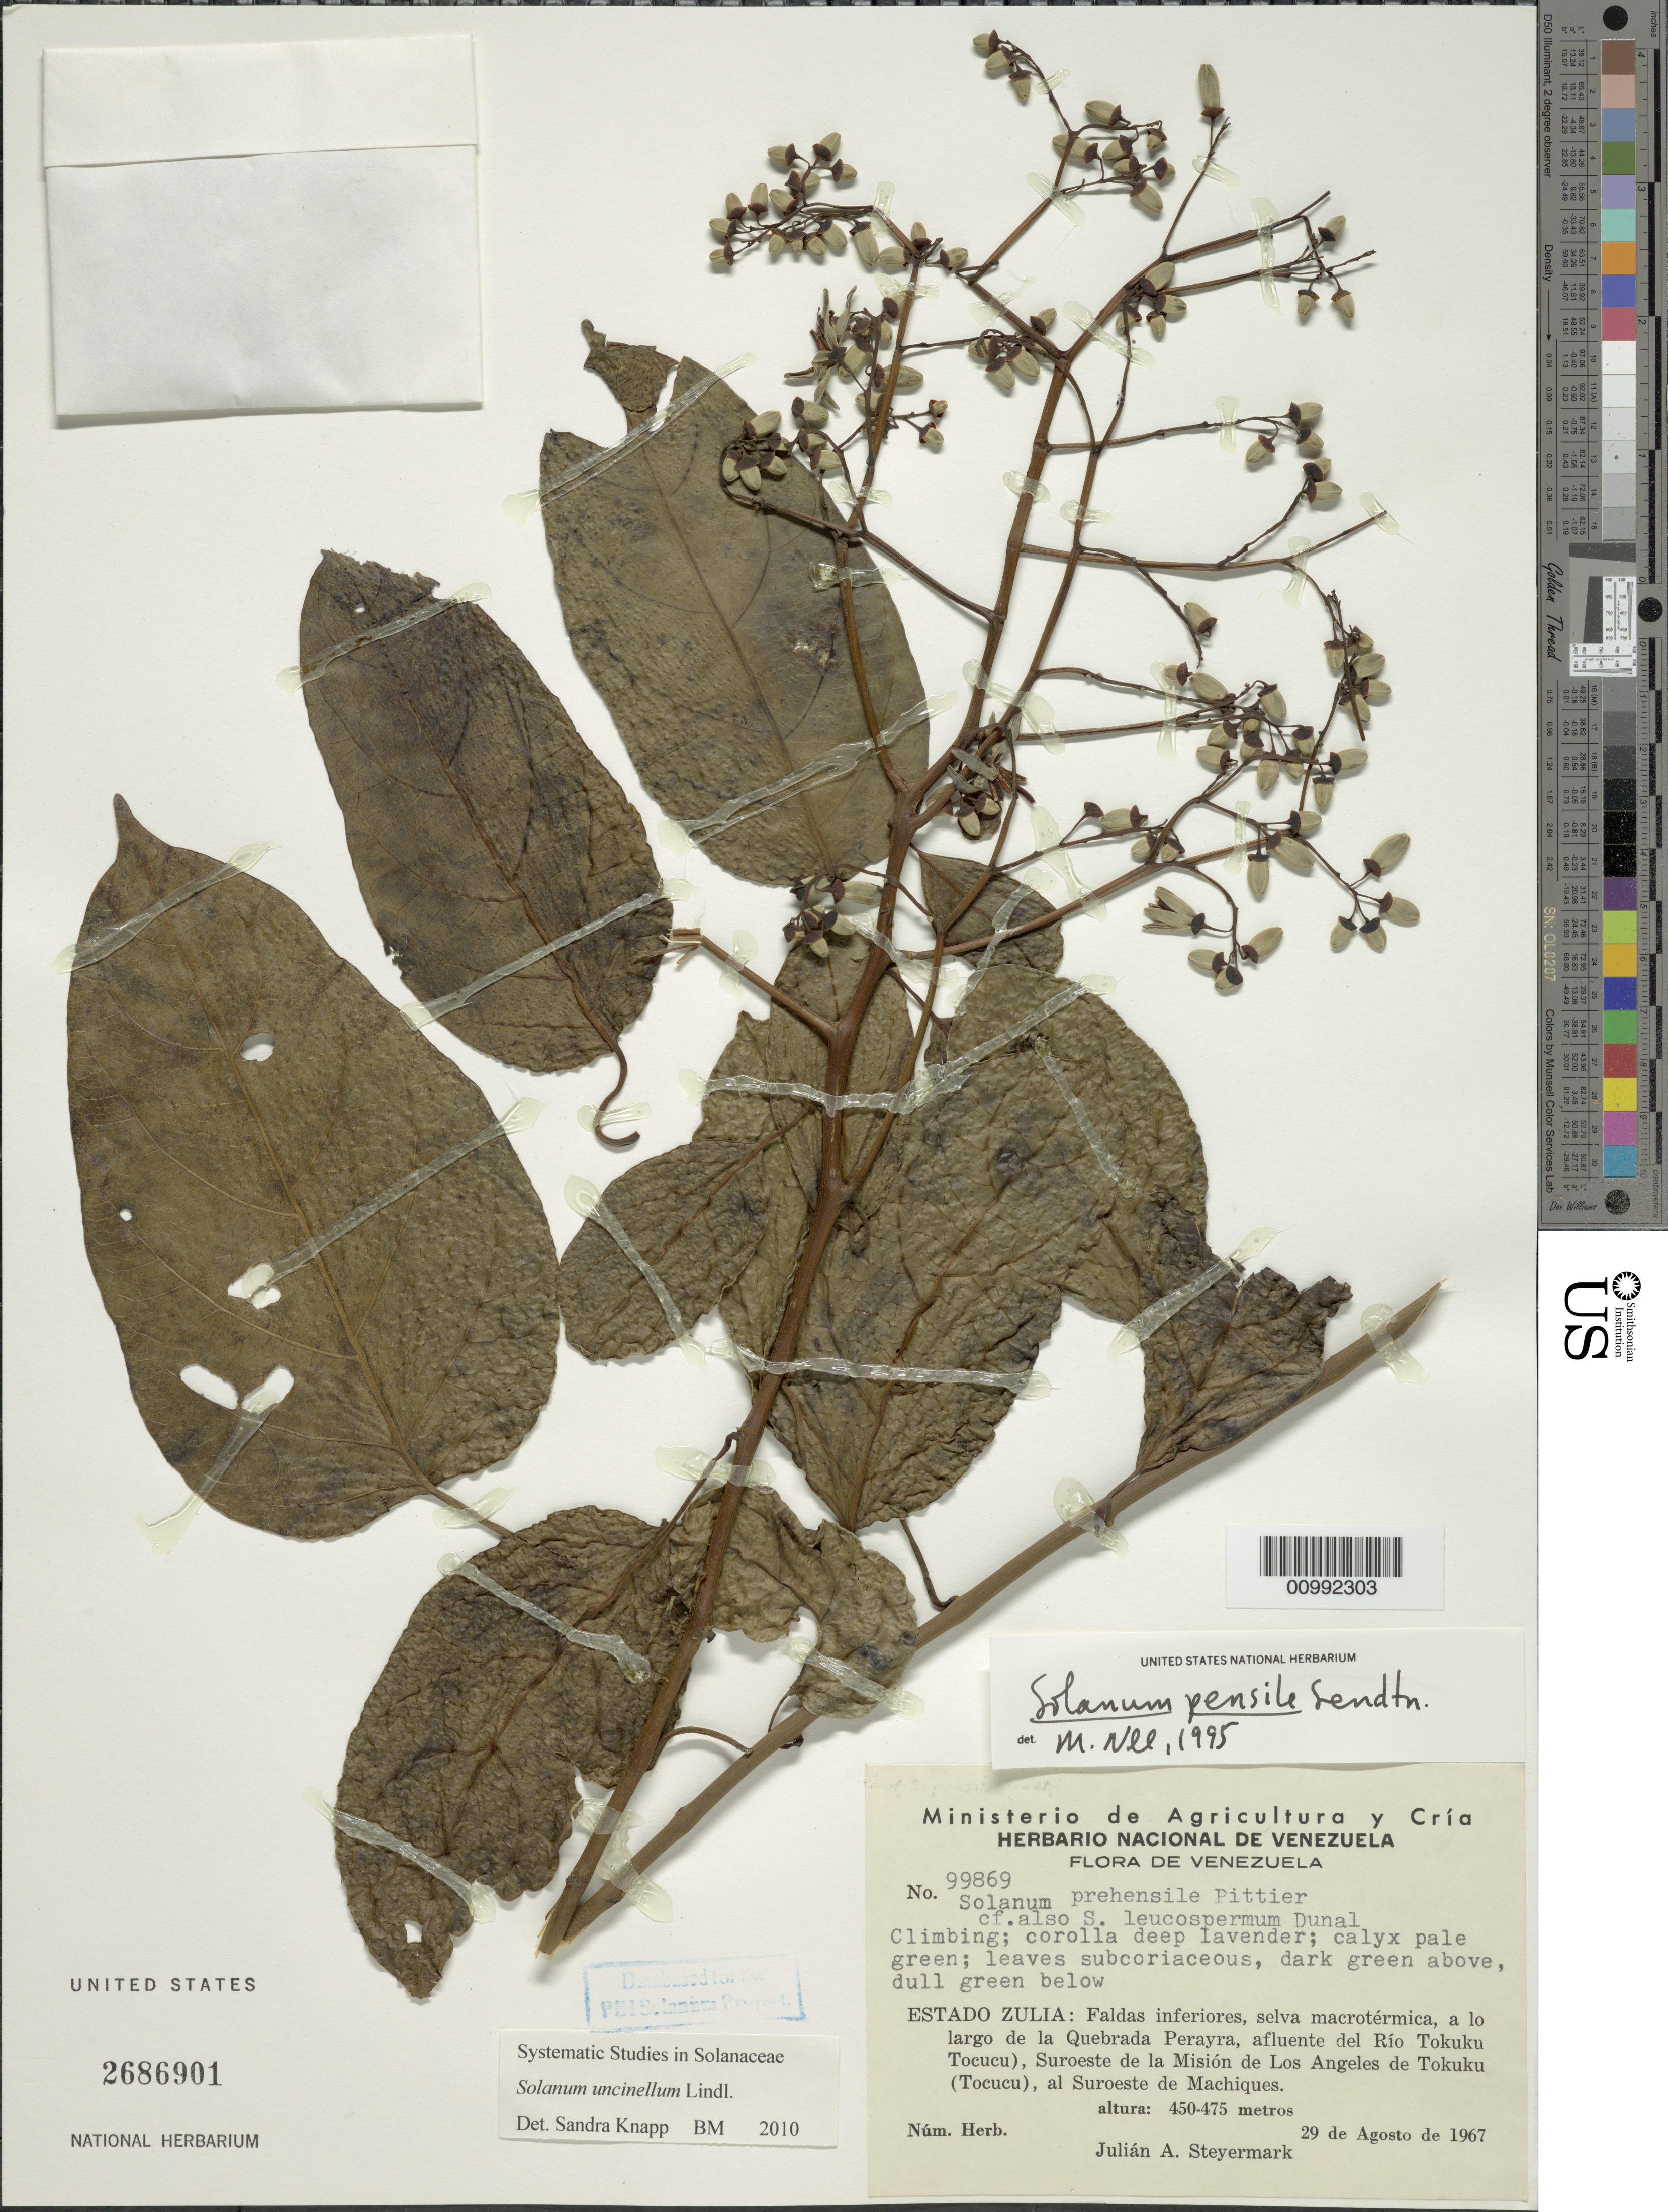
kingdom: Plantae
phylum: Tracheophyta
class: Magnoliopsida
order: Solanales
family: Solanaceae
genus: Solanum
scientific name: Solanum uncinellum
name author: Lindl.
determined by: Knapp, S. D.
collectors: J. Steyermark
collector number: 99869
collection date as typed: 29 Aug 1967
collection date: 1967-08-29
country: Venezuela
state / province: Zulia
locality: Faldas inferiores, a lo largo de la Quebrada Perayra, afluente del Rio Tocucu, Suroeste de la Mision del Los Angeles de Tocucu (Tocucu), al suroeste de Machiques.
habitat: selva macrotermica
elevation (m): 450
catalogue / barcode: US 2686901